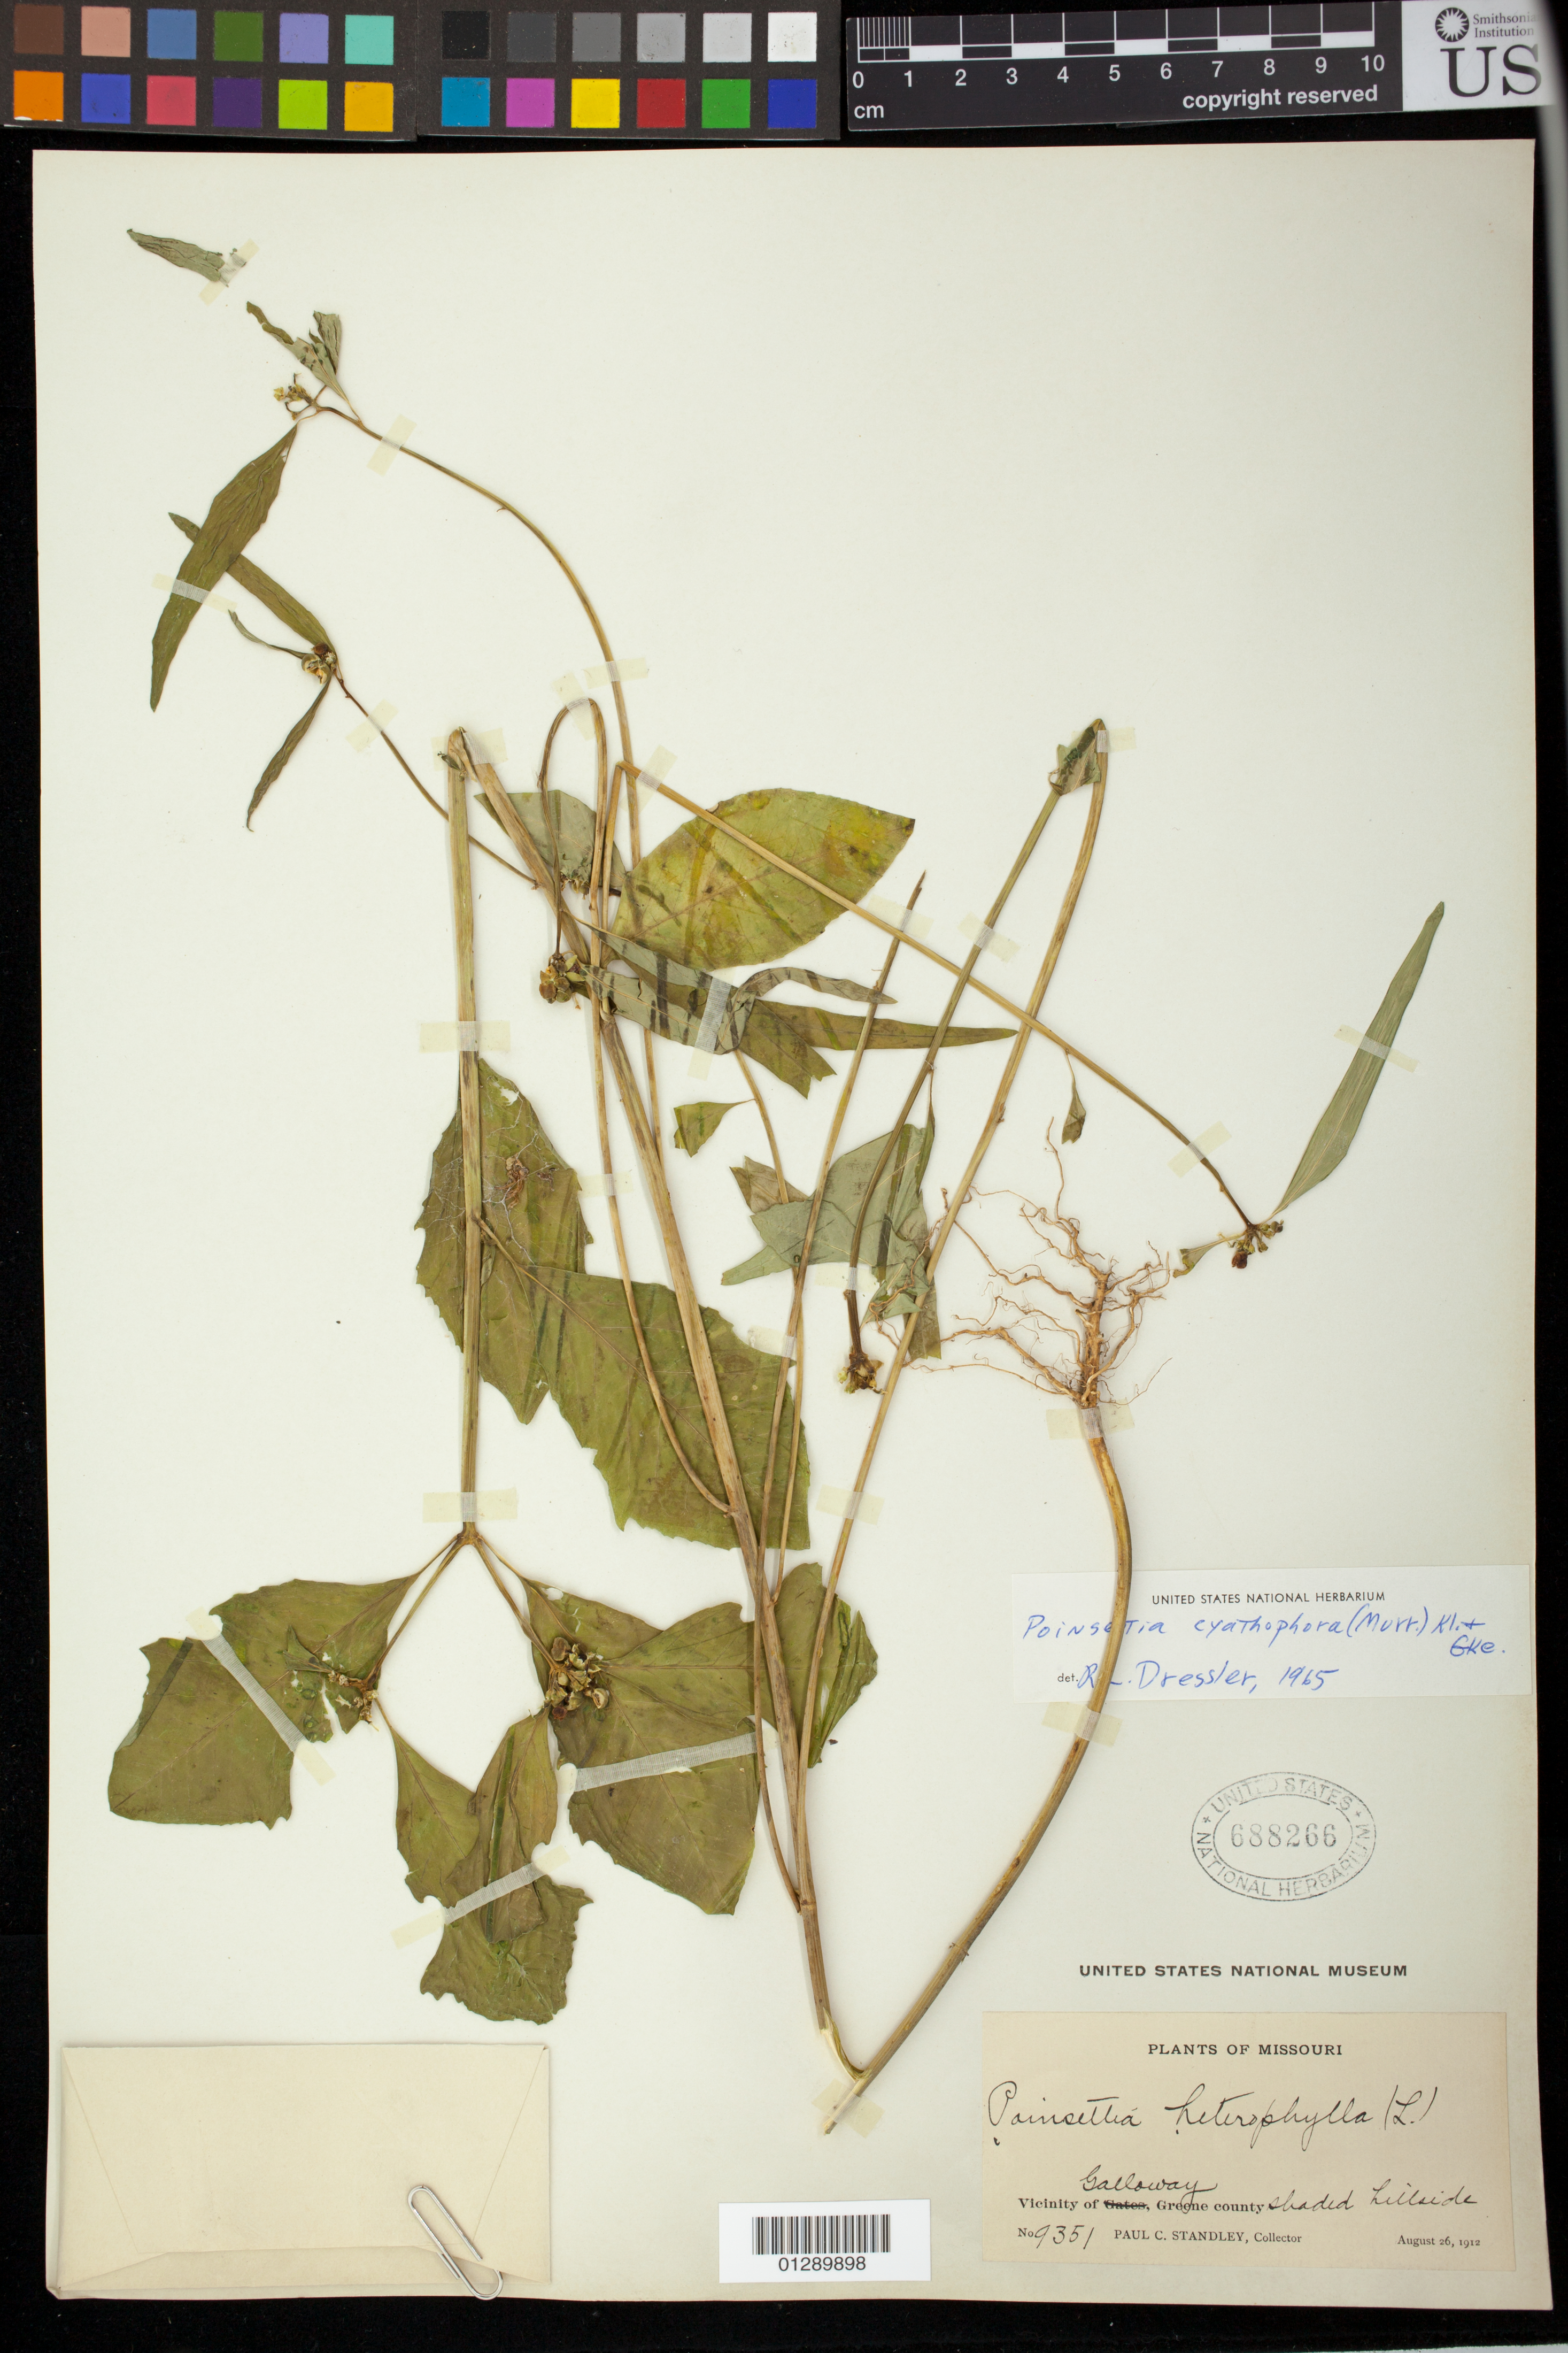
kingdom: Plantae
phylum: Tracheophyta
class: Magnoliopsida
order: Malpighiales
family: Euphorbiaceae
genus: Euphorbia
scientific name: Euphorbia heterophylla var. cyathophora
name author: (Murr.) Griseb.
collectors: P. C. Standley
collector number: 9351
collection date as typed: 26 Aug 1912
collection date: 1912-08-26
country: United States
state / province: Missouri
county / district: Greene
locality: Vicinity of Galloway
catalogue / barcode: US 688266